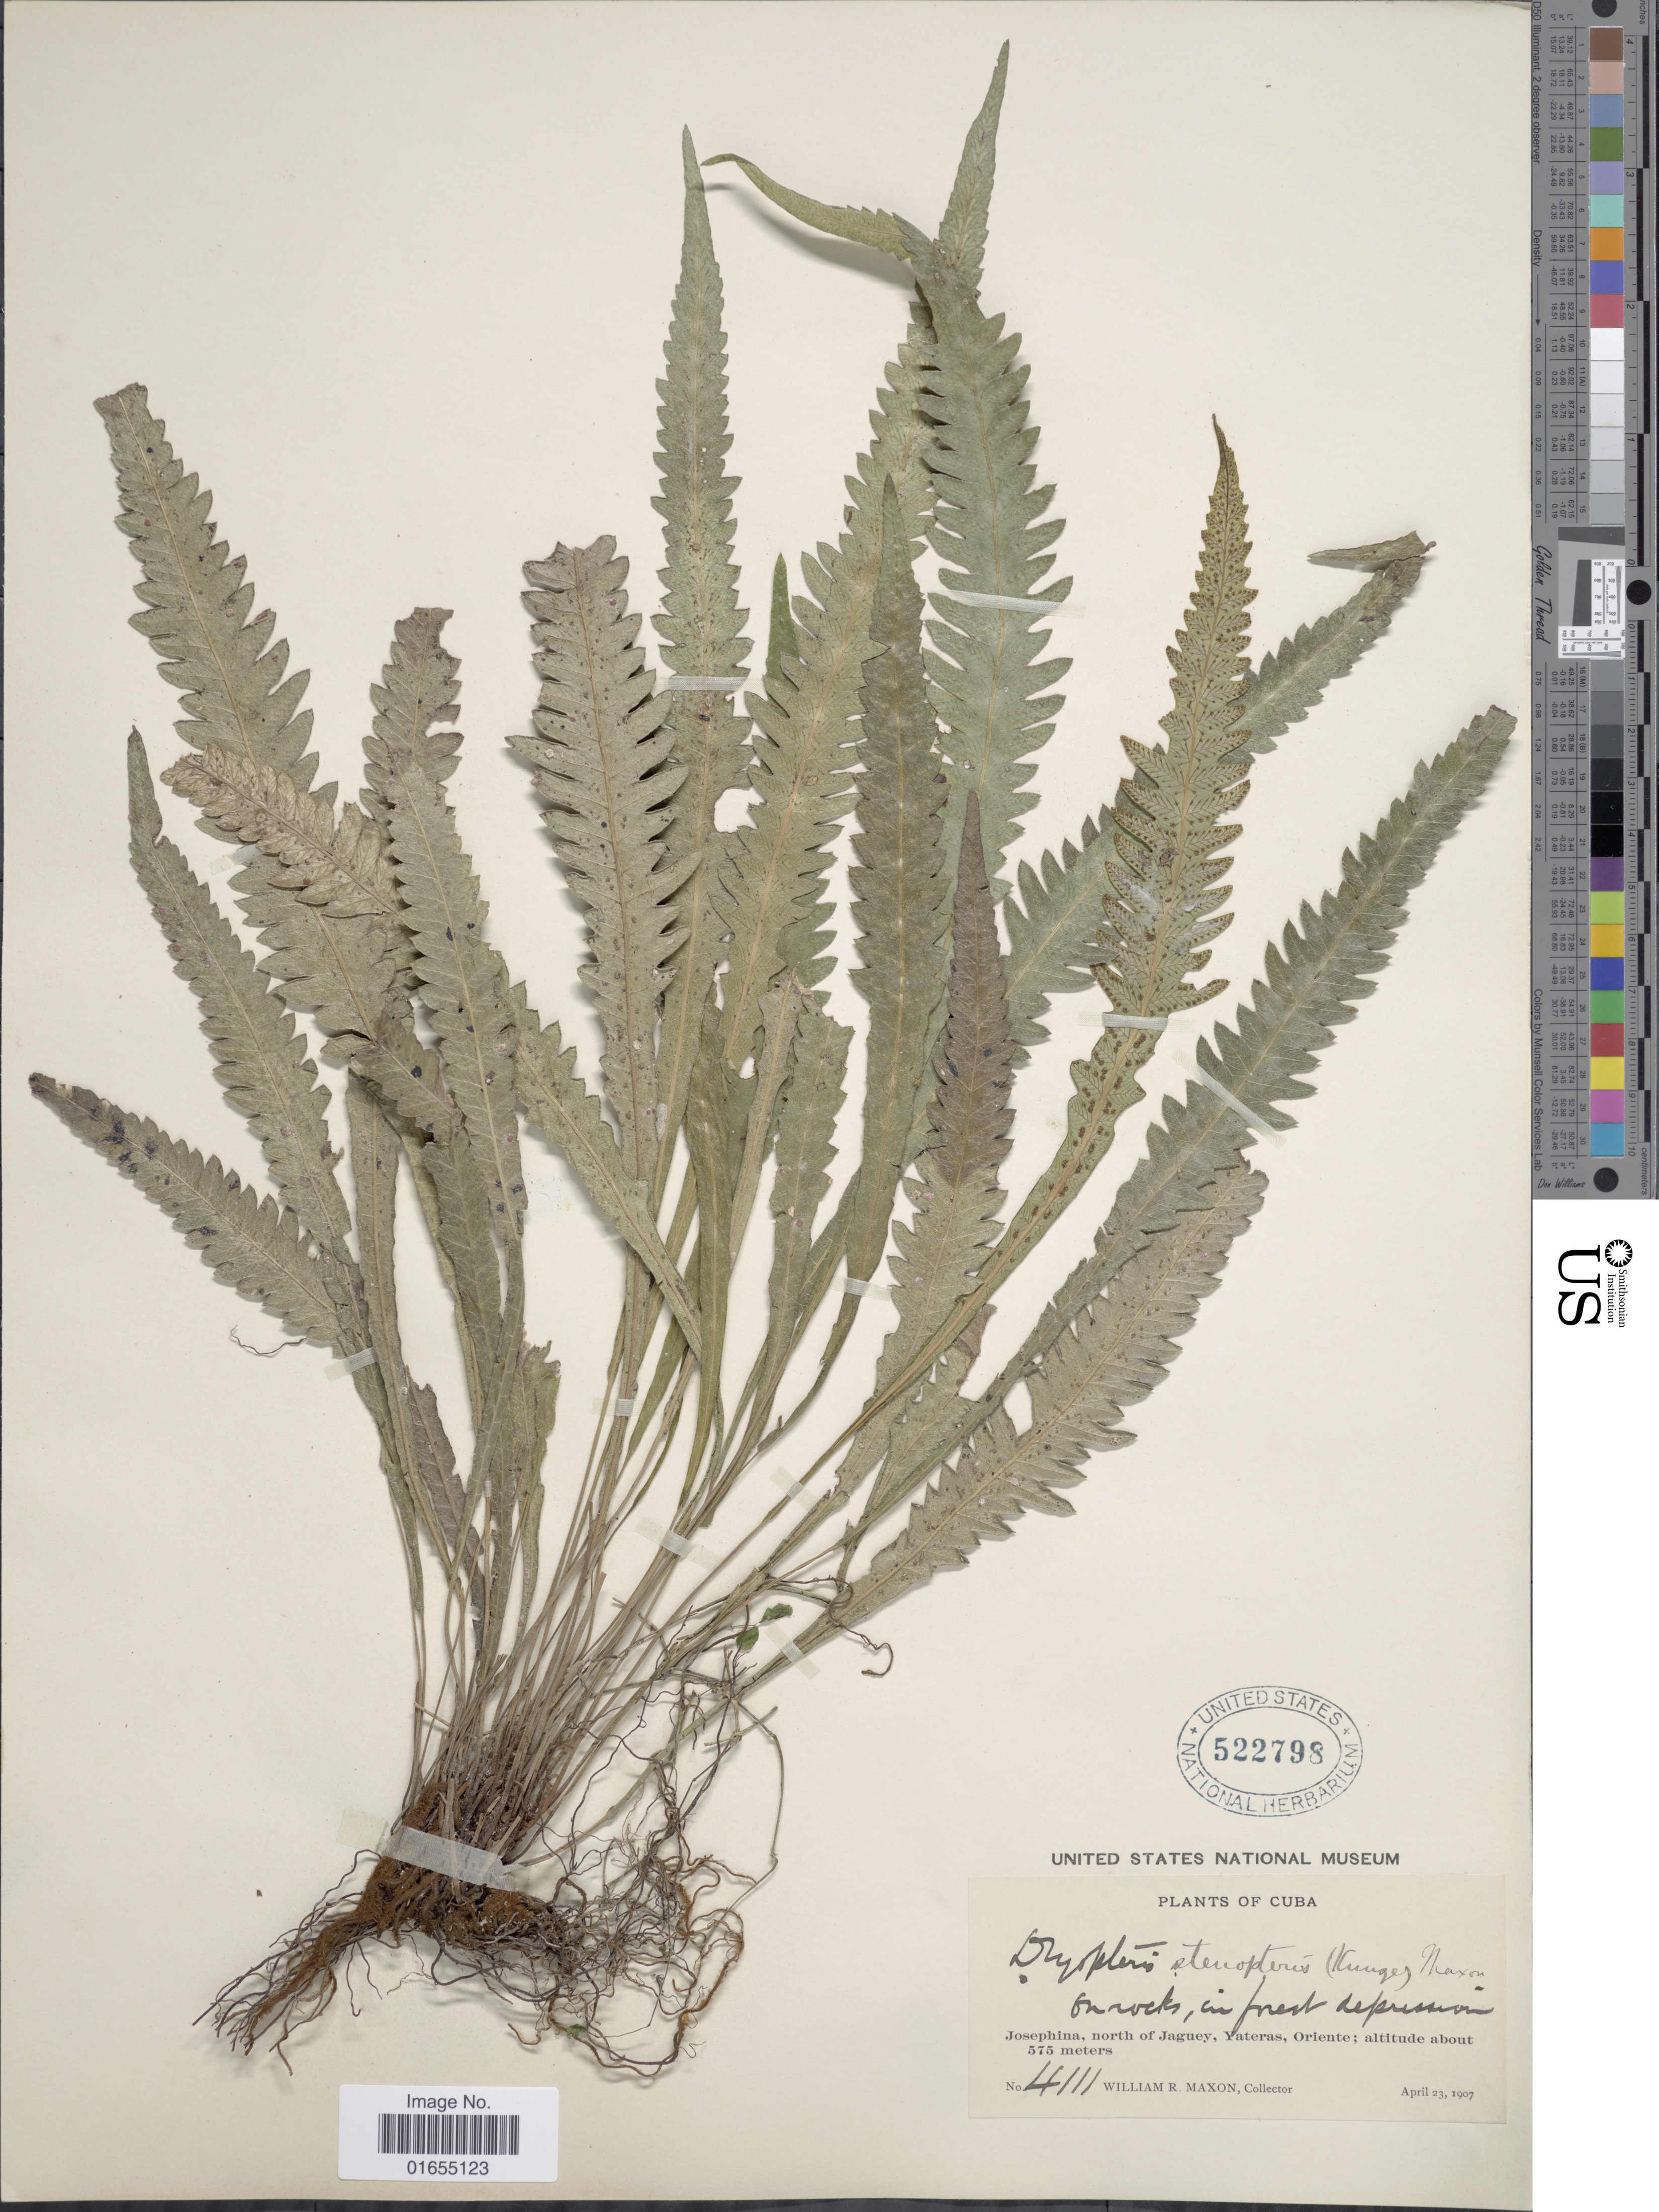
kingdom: Plantae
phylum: Tracheophyta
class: Polypodiopsida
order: Polypodiales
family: Thelypteridaceae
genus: Goniopteris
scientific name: Goniopteris scolopendrioides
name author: (L.) C. Presl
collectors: W. R. Maxon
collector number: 4111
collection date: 1907-04-23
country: Cuba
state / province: Oriente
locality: Josephina, north of Jaguey, Yateras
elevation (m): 575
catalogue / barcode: US 522798